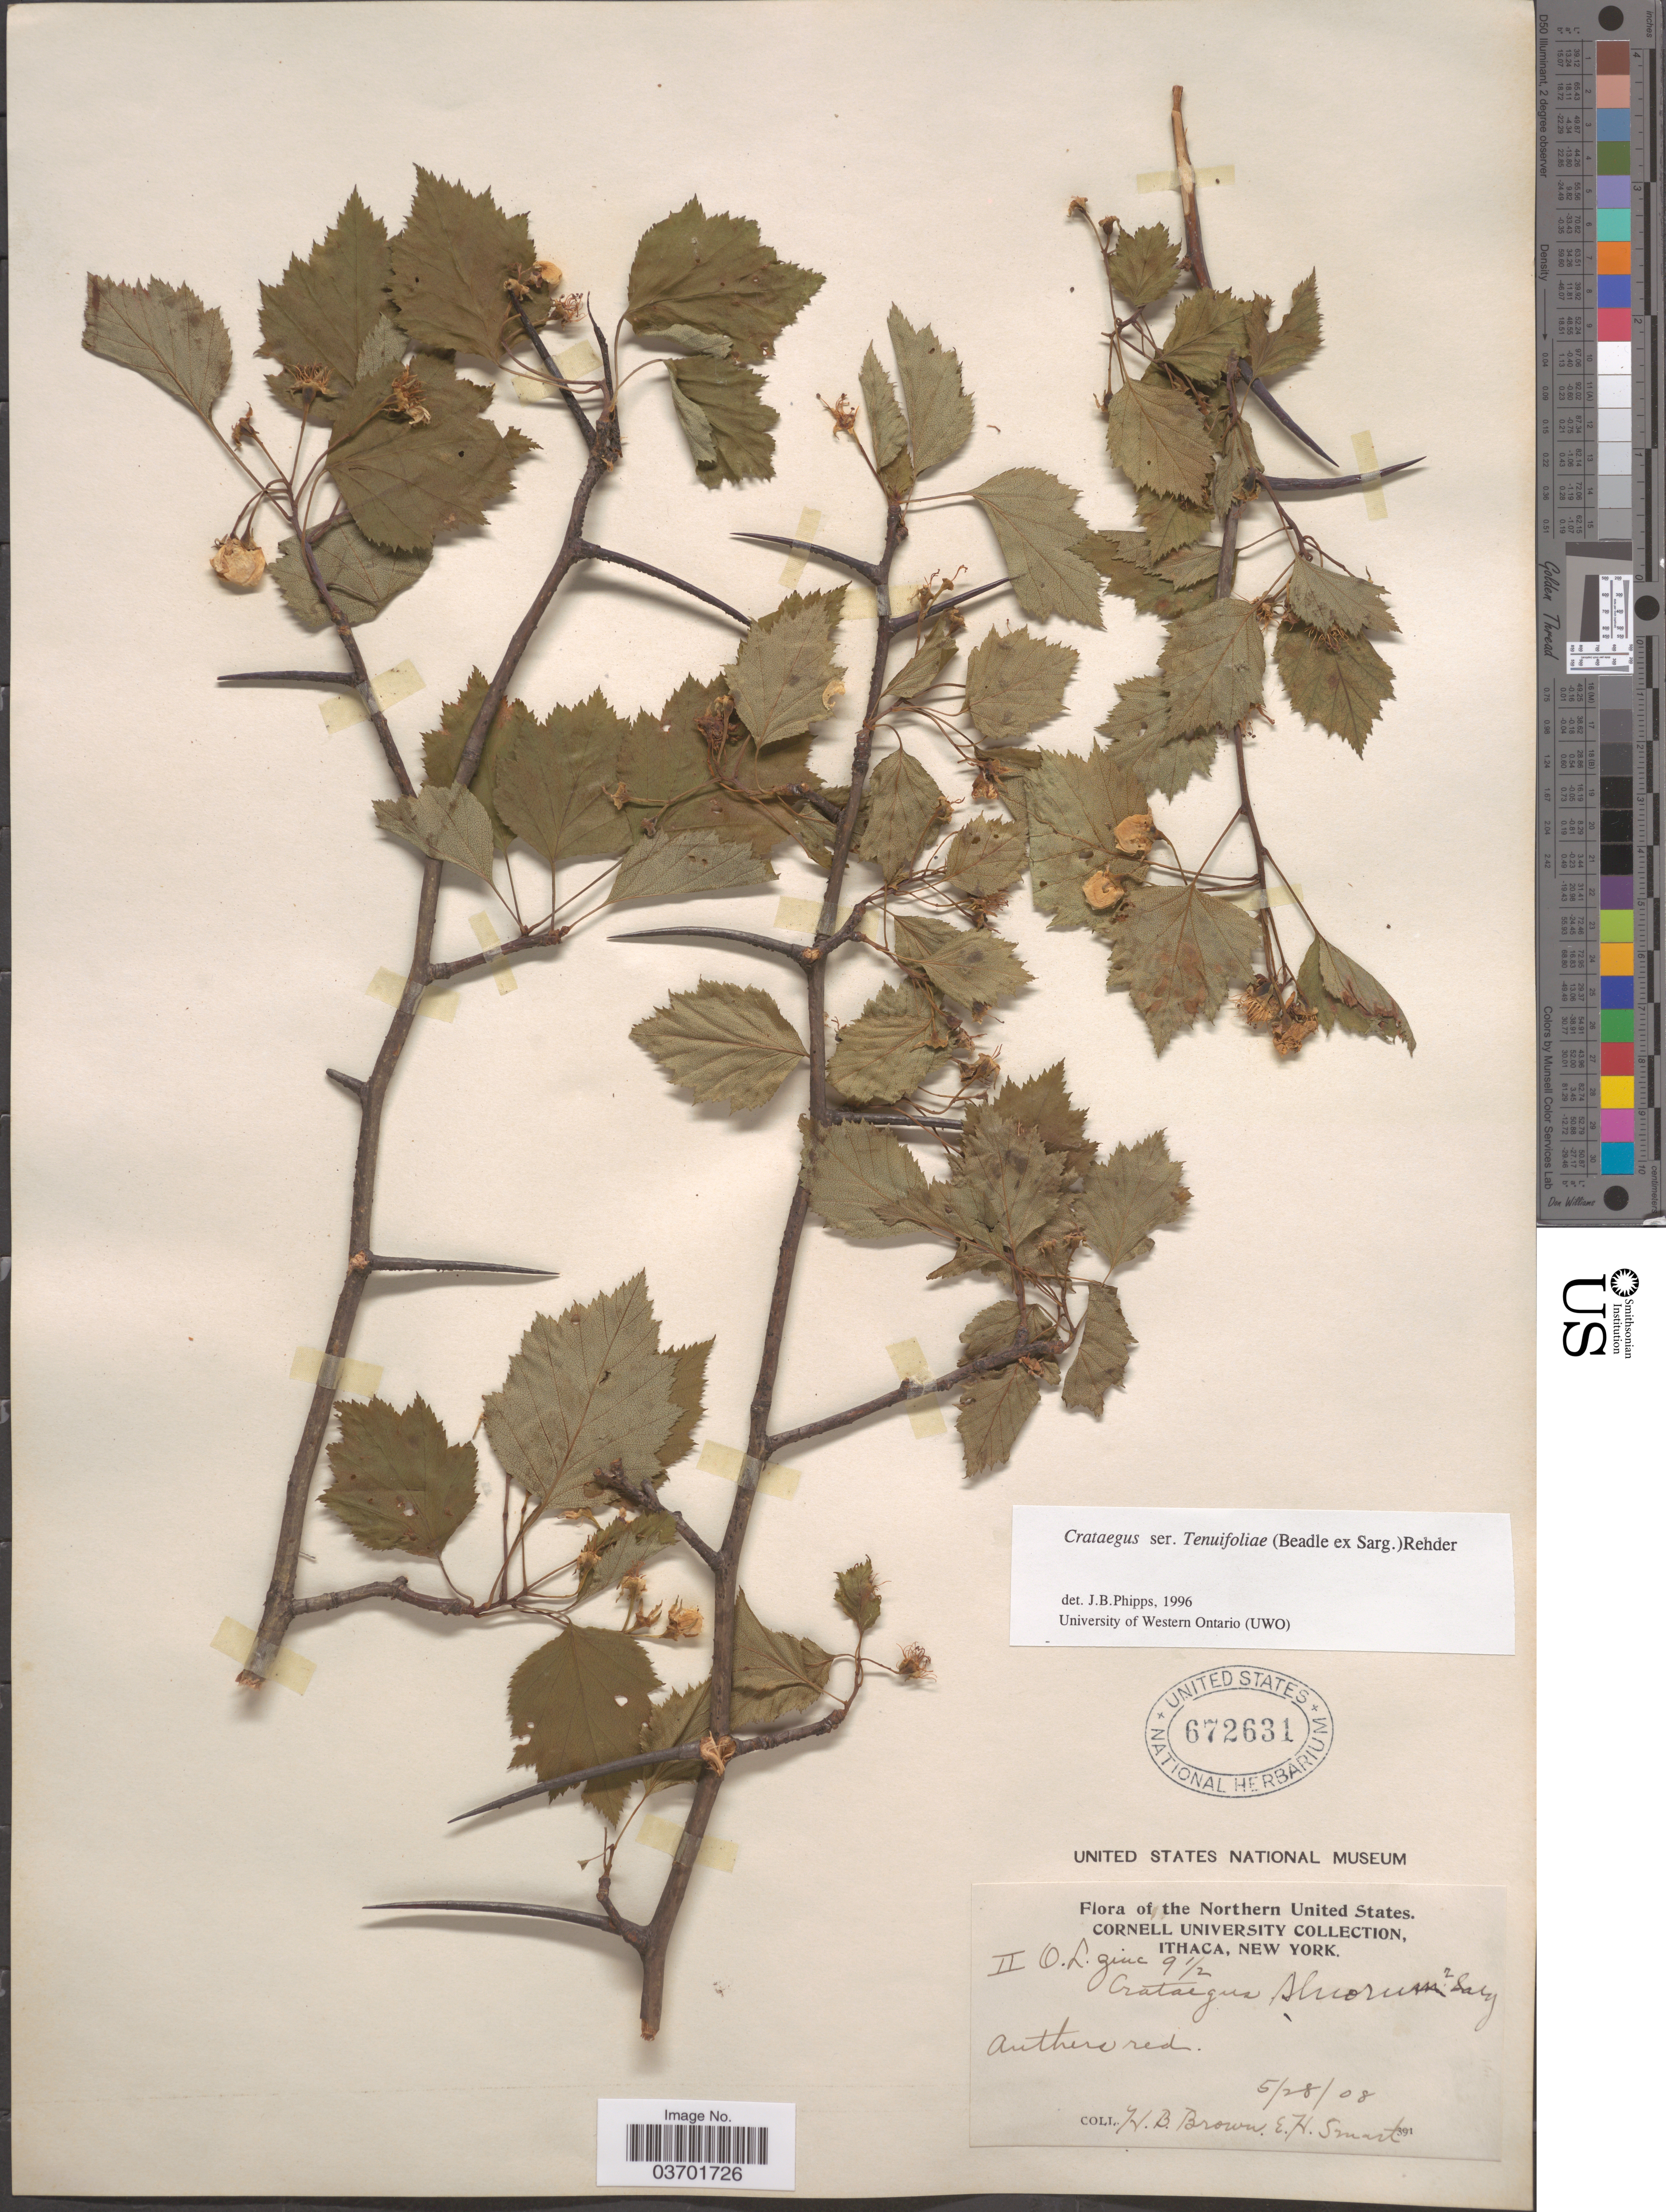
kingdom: Plantae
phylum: Tracheophyta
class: Magnoliopsida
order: Rosales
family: Rosaceae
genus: Crataegus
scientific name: Crataegus schuettei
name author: Ashe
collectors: H. B. Brown & E. Smart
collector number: II O. L. gine* 9½?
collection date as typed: Transcribed d/m/y: 28/5/8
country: United States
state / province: New York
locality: Northern United States.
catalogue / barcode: US 672631